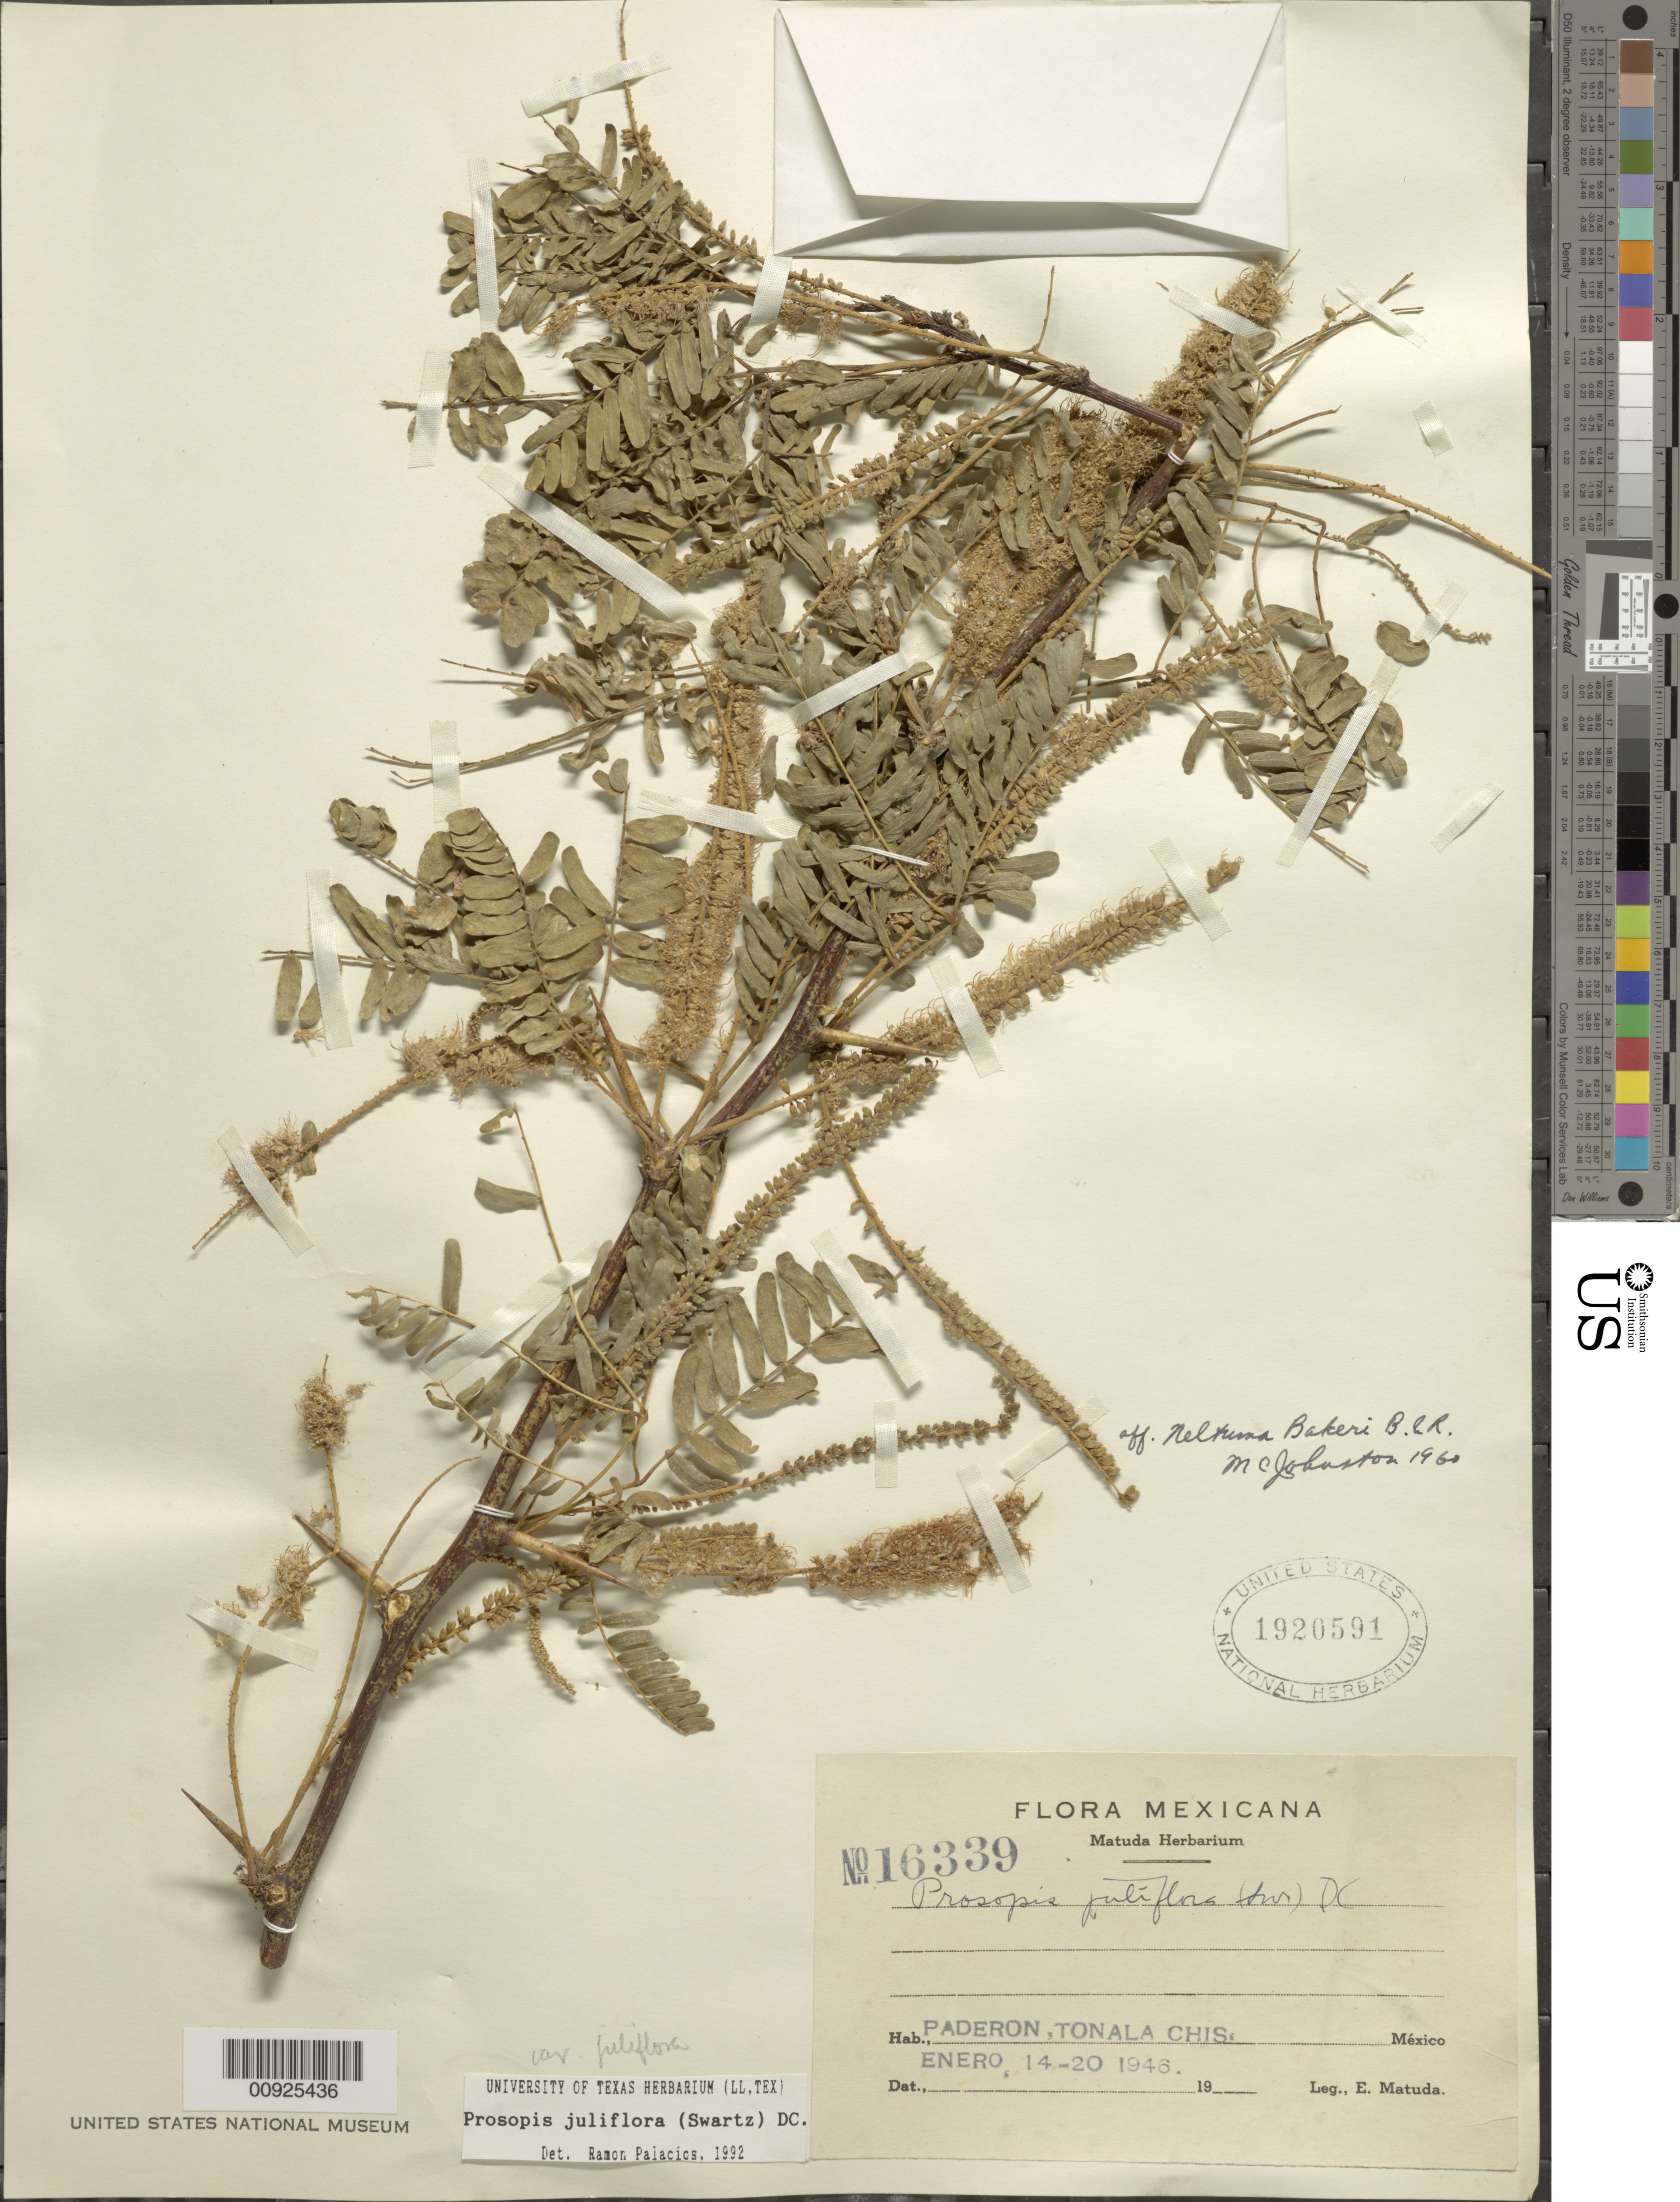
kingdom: Plantae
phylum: Tracheophyta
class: Magnoliopsida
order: Fabales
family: Fabaceae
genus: Neltuma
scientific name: Neltuma juliflora var. juliflora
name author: (Sw.) Raf.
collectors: E. Matuda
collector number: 16339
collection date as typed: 14 Jan 1946 to 20 Jan 1946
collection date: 1946-01-14/1946-01-20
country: Mexico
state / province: Chiapas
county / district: Tonalá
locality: Paderon, Tonalá, Chiapas.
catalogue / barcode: US 1920591